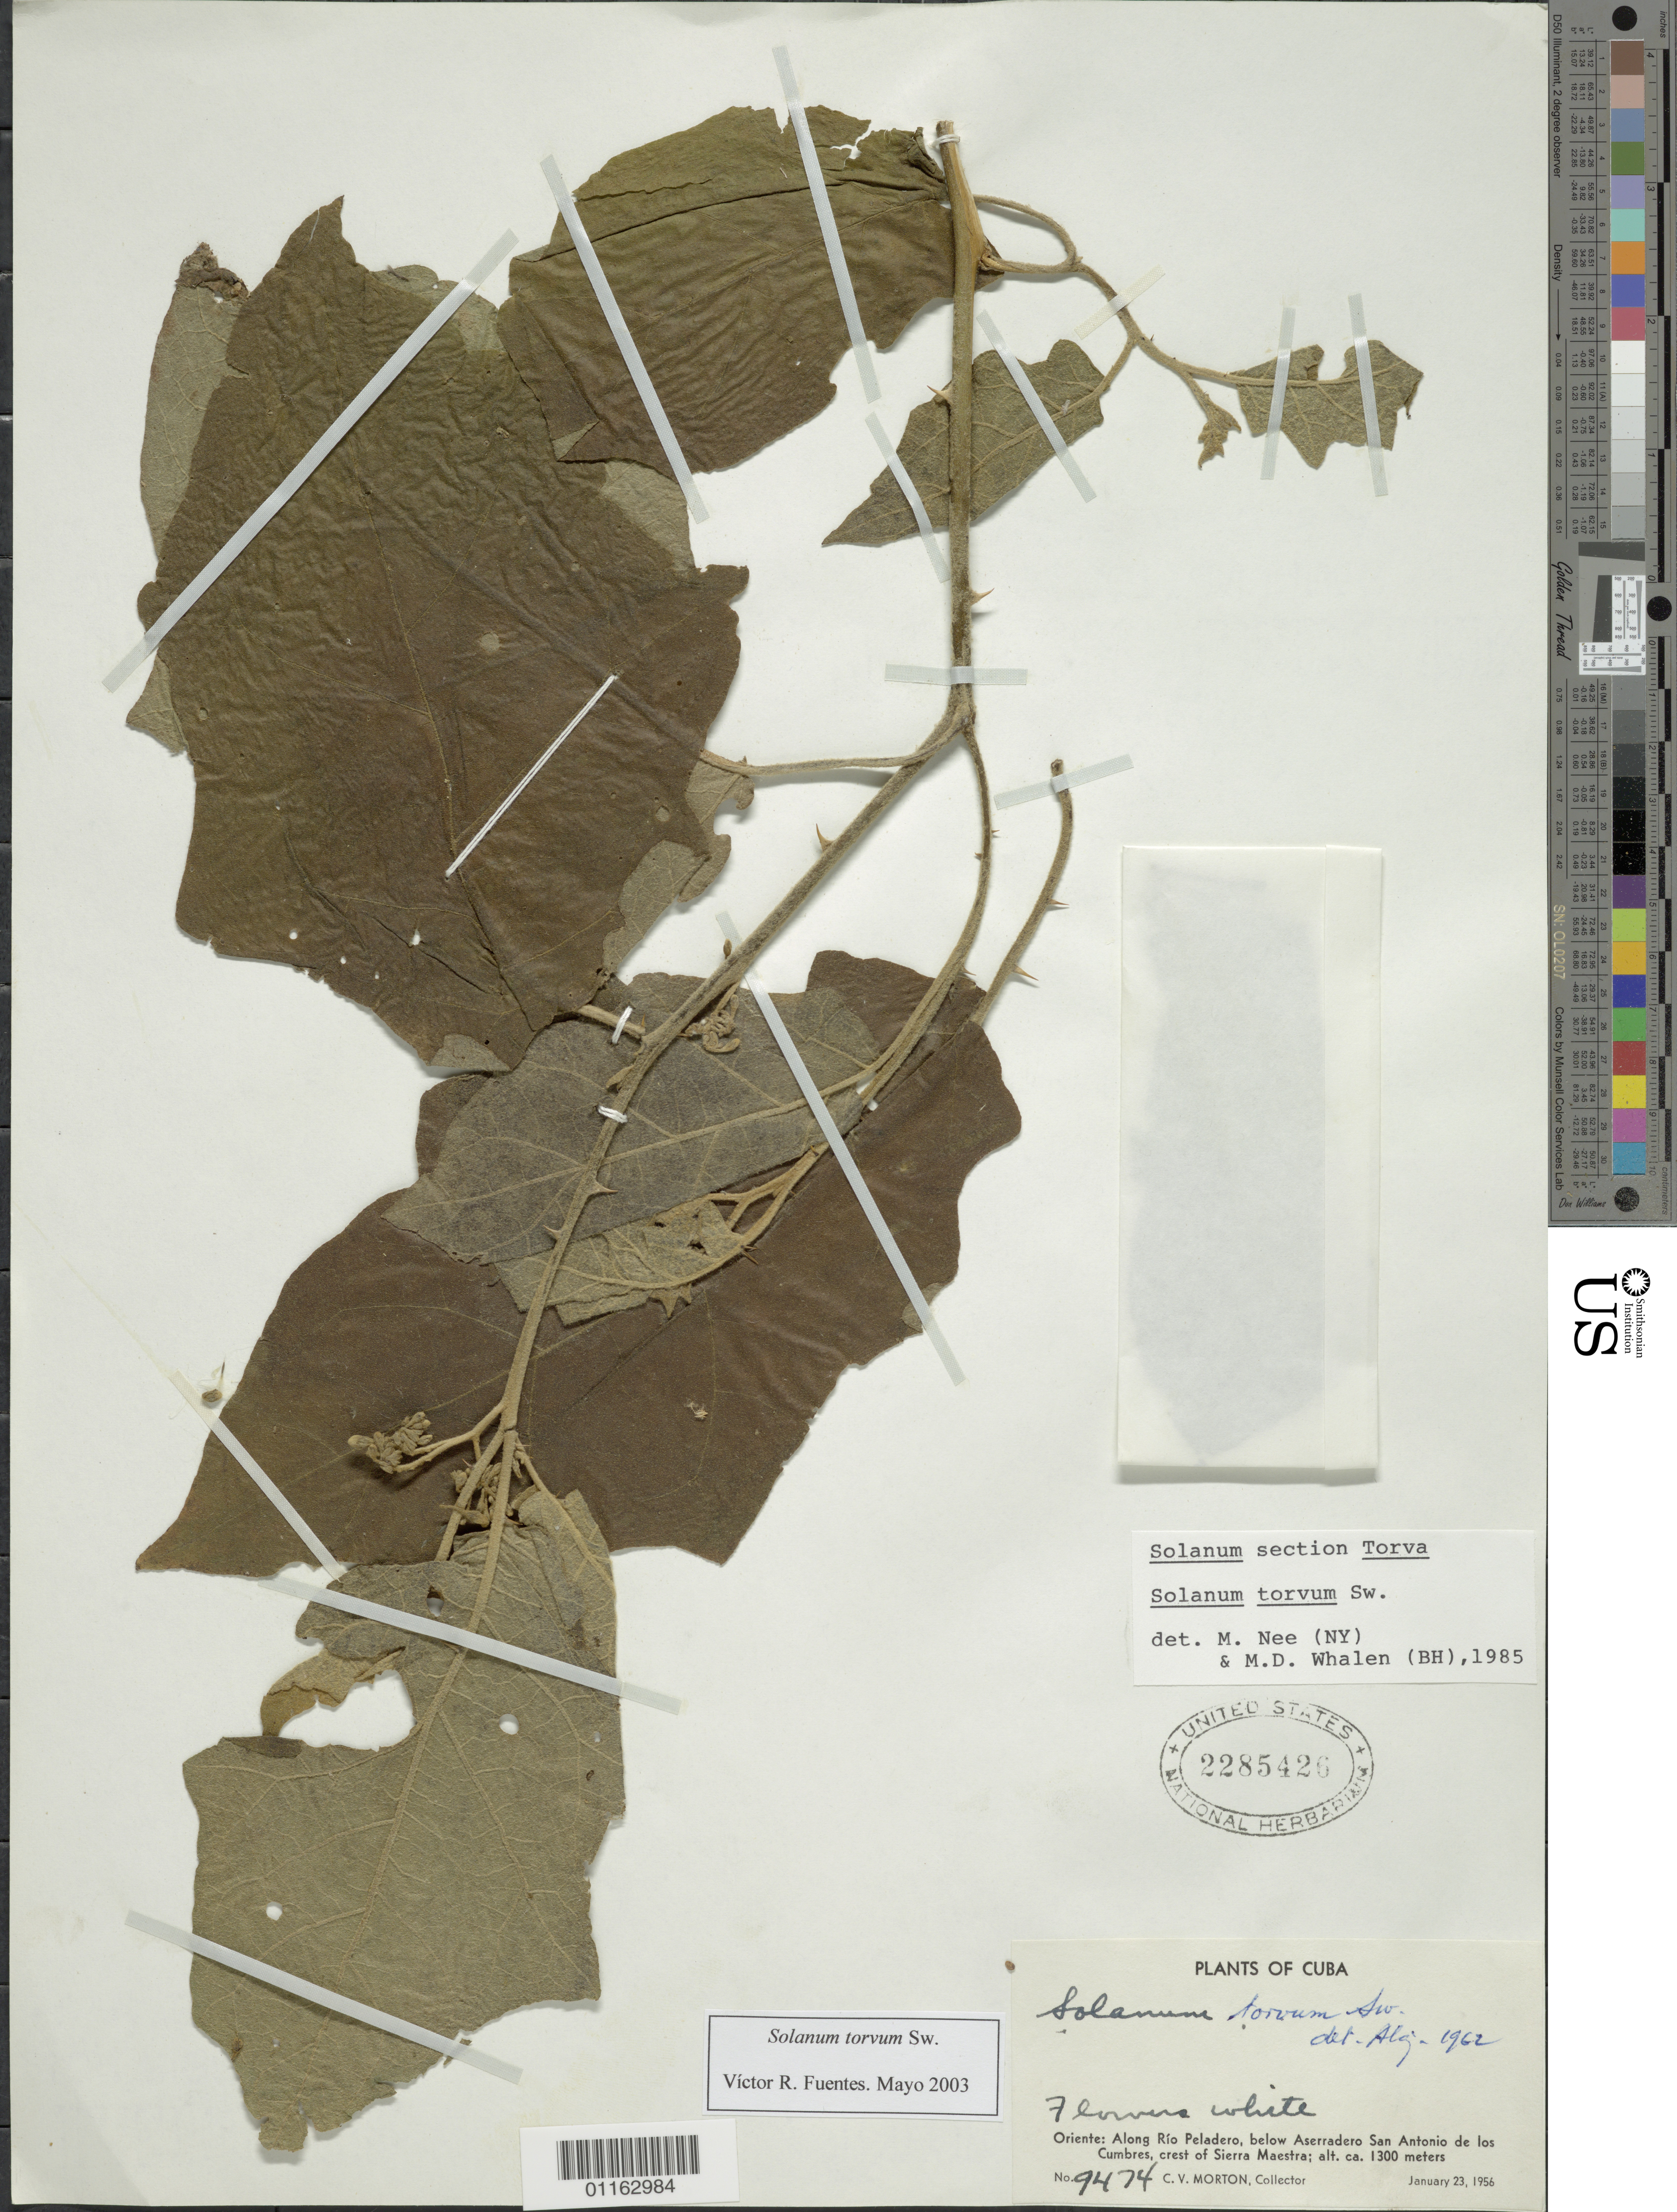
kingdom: Plantae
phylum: Tracheophyta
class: Magnoliopsida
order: Solanales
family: Solanaceae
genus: Solanum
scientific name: Solanum torvum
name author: Sw.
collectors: C. V. Morton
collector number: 9474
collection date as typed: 23 Jan 1956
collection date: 1956-01-23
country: Cuba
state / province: Oriente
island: Cuba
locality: Along Rio Peladero below Aserradero San Antonio del los Cumbres, crest of Sierra Maestra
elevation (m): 1300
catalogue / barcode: US 2285426